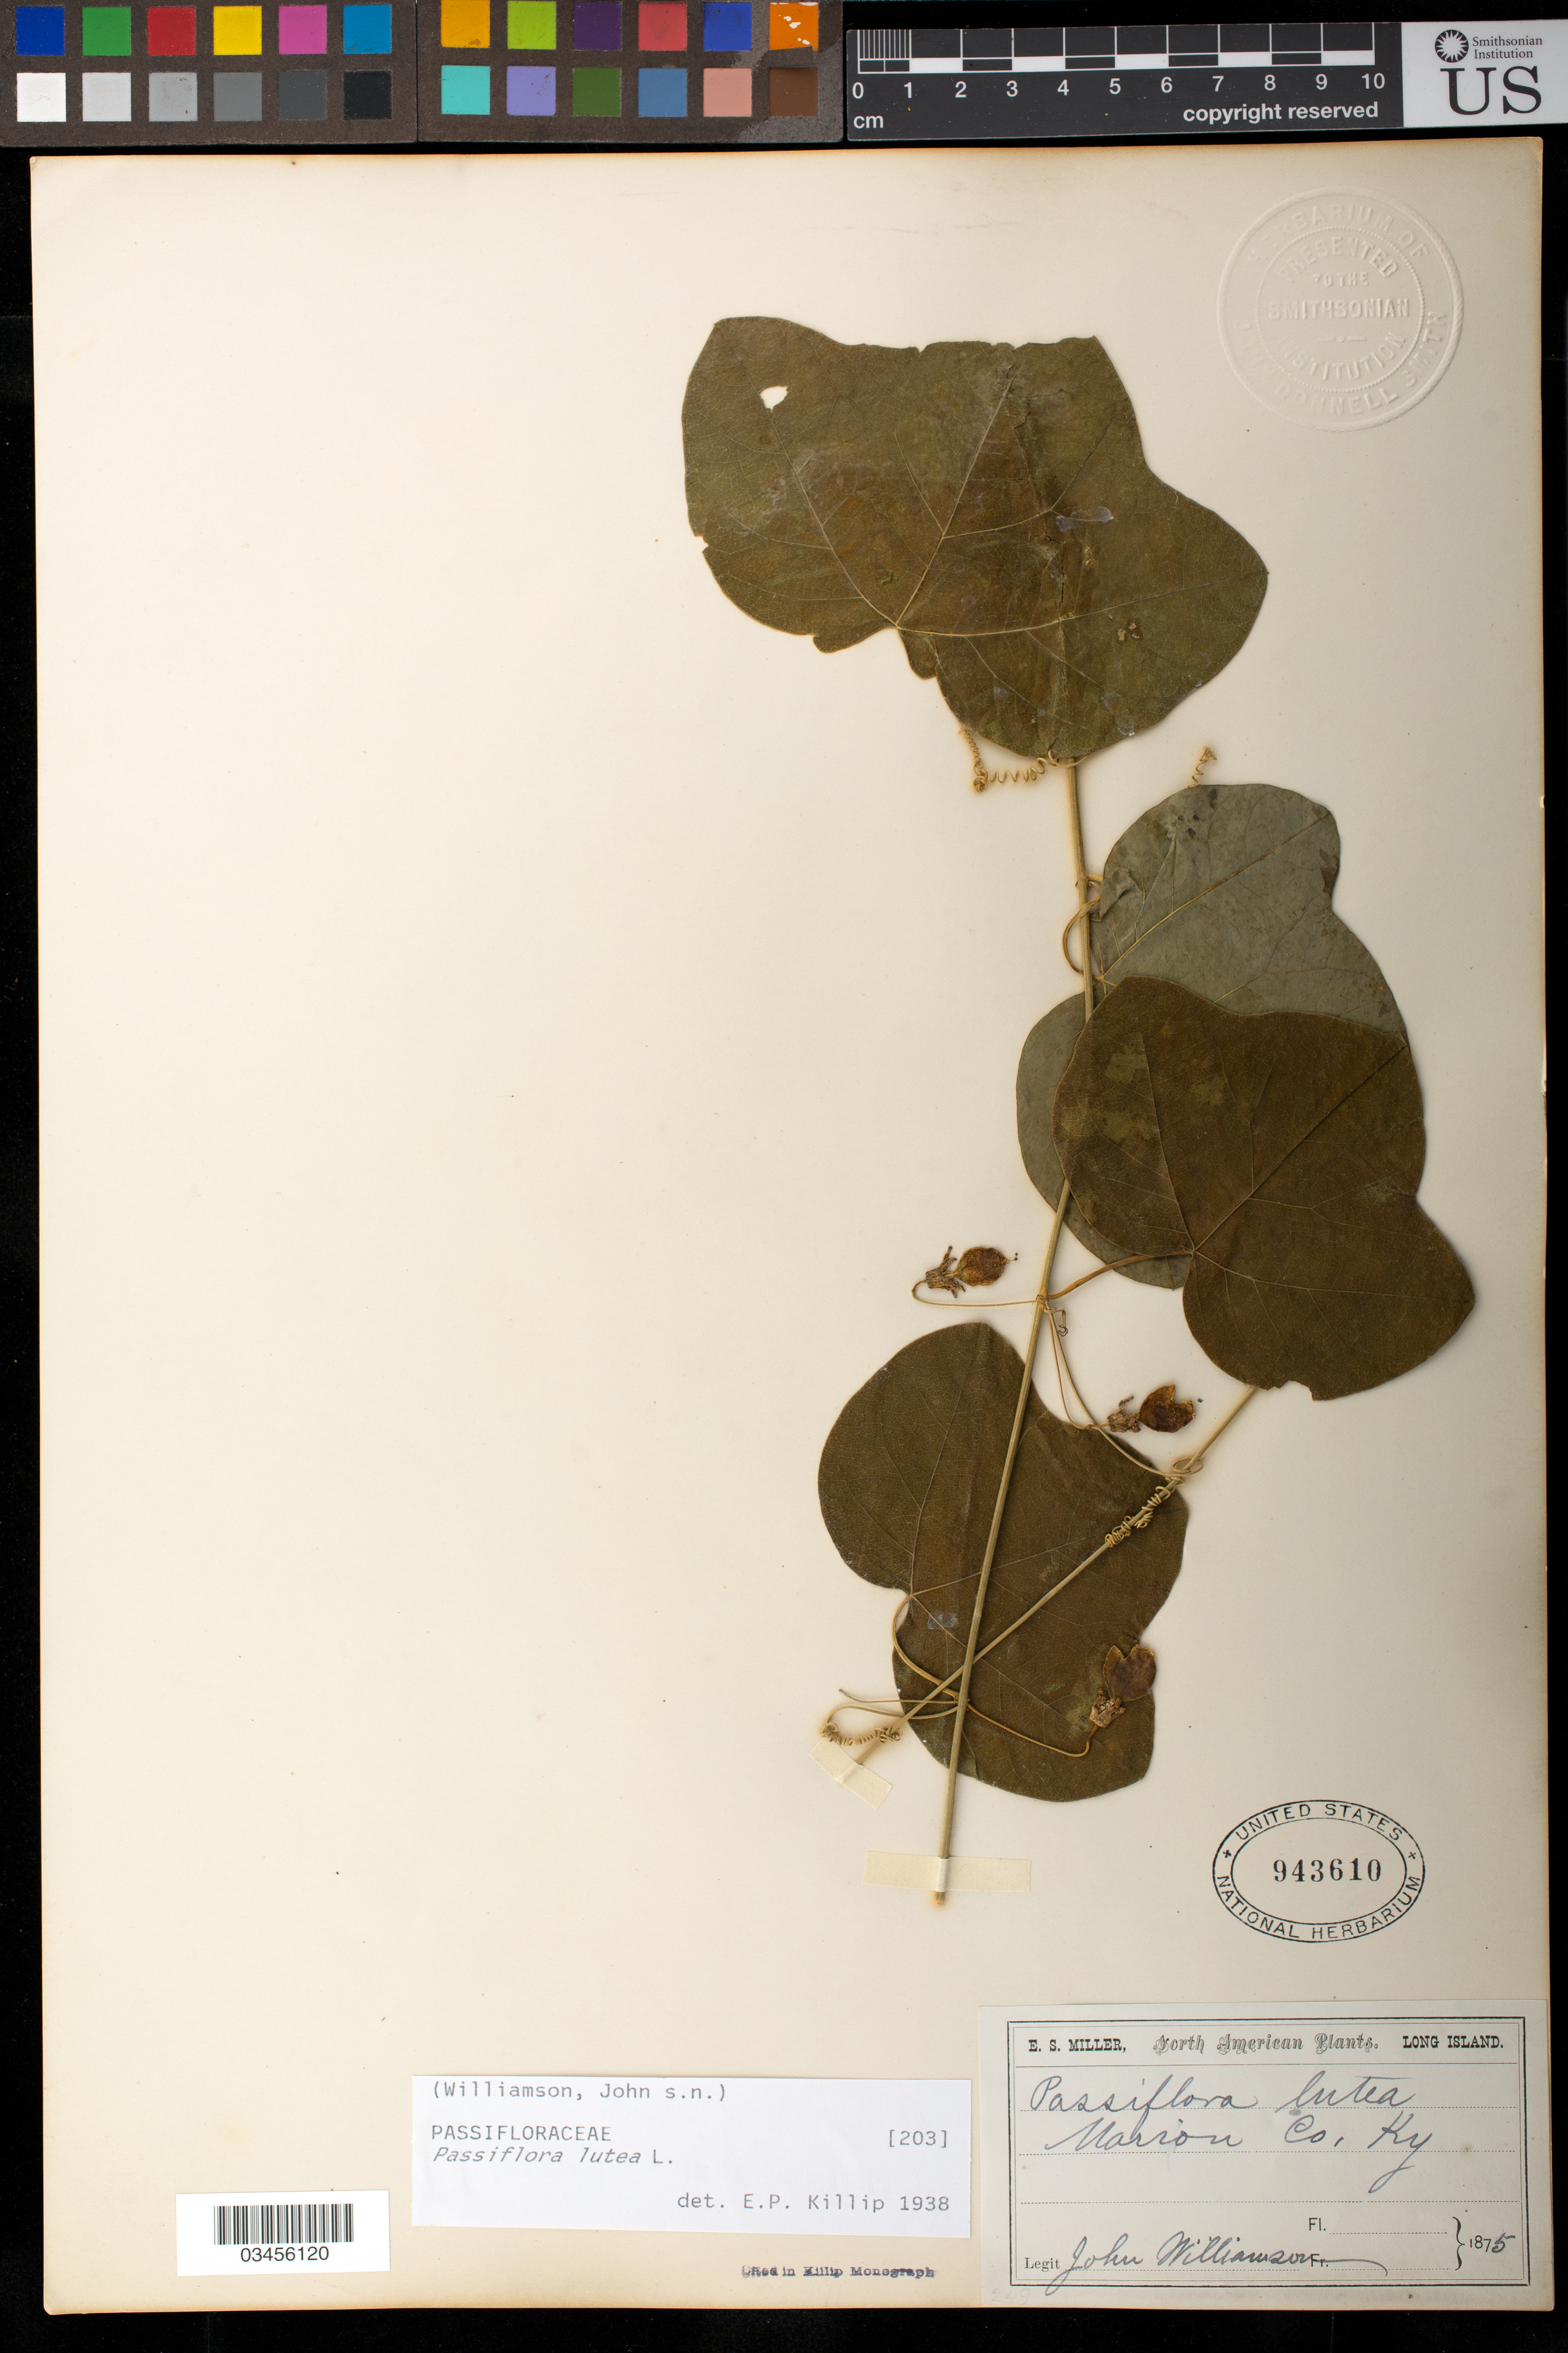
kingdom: Plantae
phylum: Tracheophyta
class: Magnoliopsida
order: Malpighiales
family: Passifloraceae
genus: Passiflora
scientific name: Passiflora lutea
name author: L.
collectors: J. Williamson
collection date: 1875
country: United States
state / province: Kentucky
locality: Marion County.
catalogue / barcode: US 943610